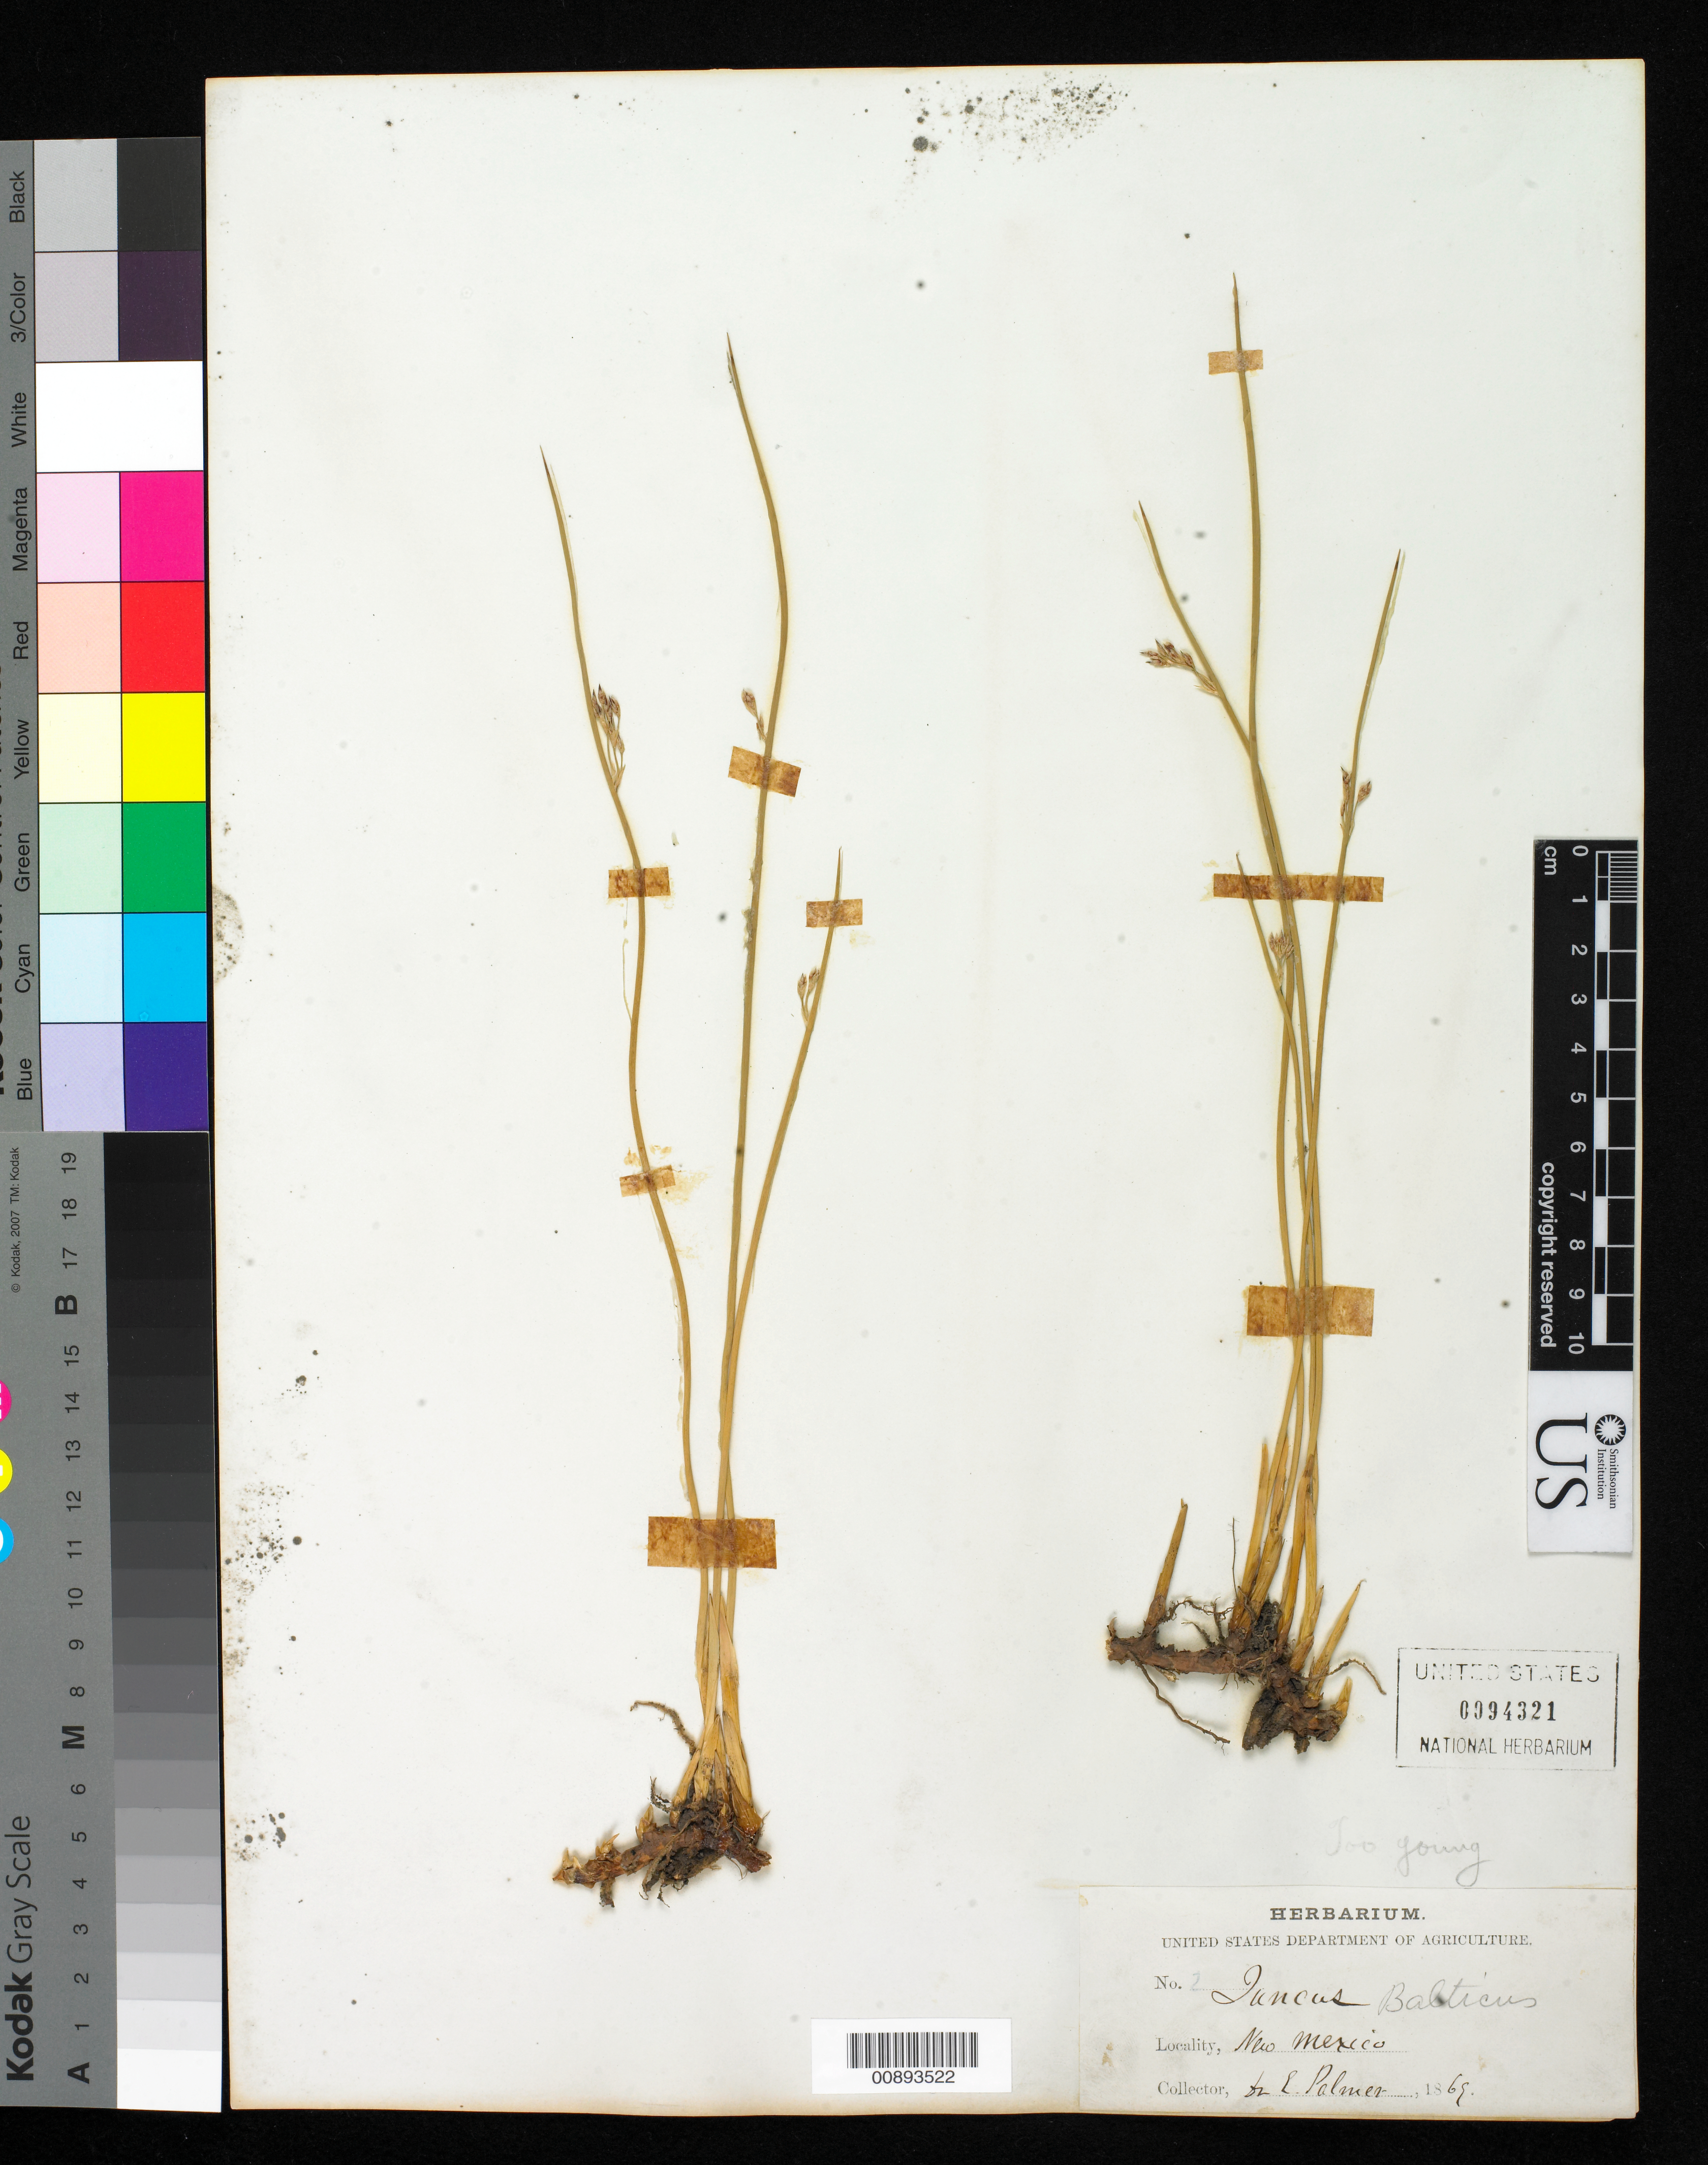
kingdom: Plantae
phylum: Tracheophyta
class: Liliopsida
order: Poales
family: Juncaceae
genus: Juncus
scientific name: Juncus balticus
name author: Willd.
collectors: E. Palmer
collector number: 2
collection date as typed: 1869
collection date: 1869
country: United States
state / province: New Mexico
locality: New Mexico.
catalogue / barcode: US 94321